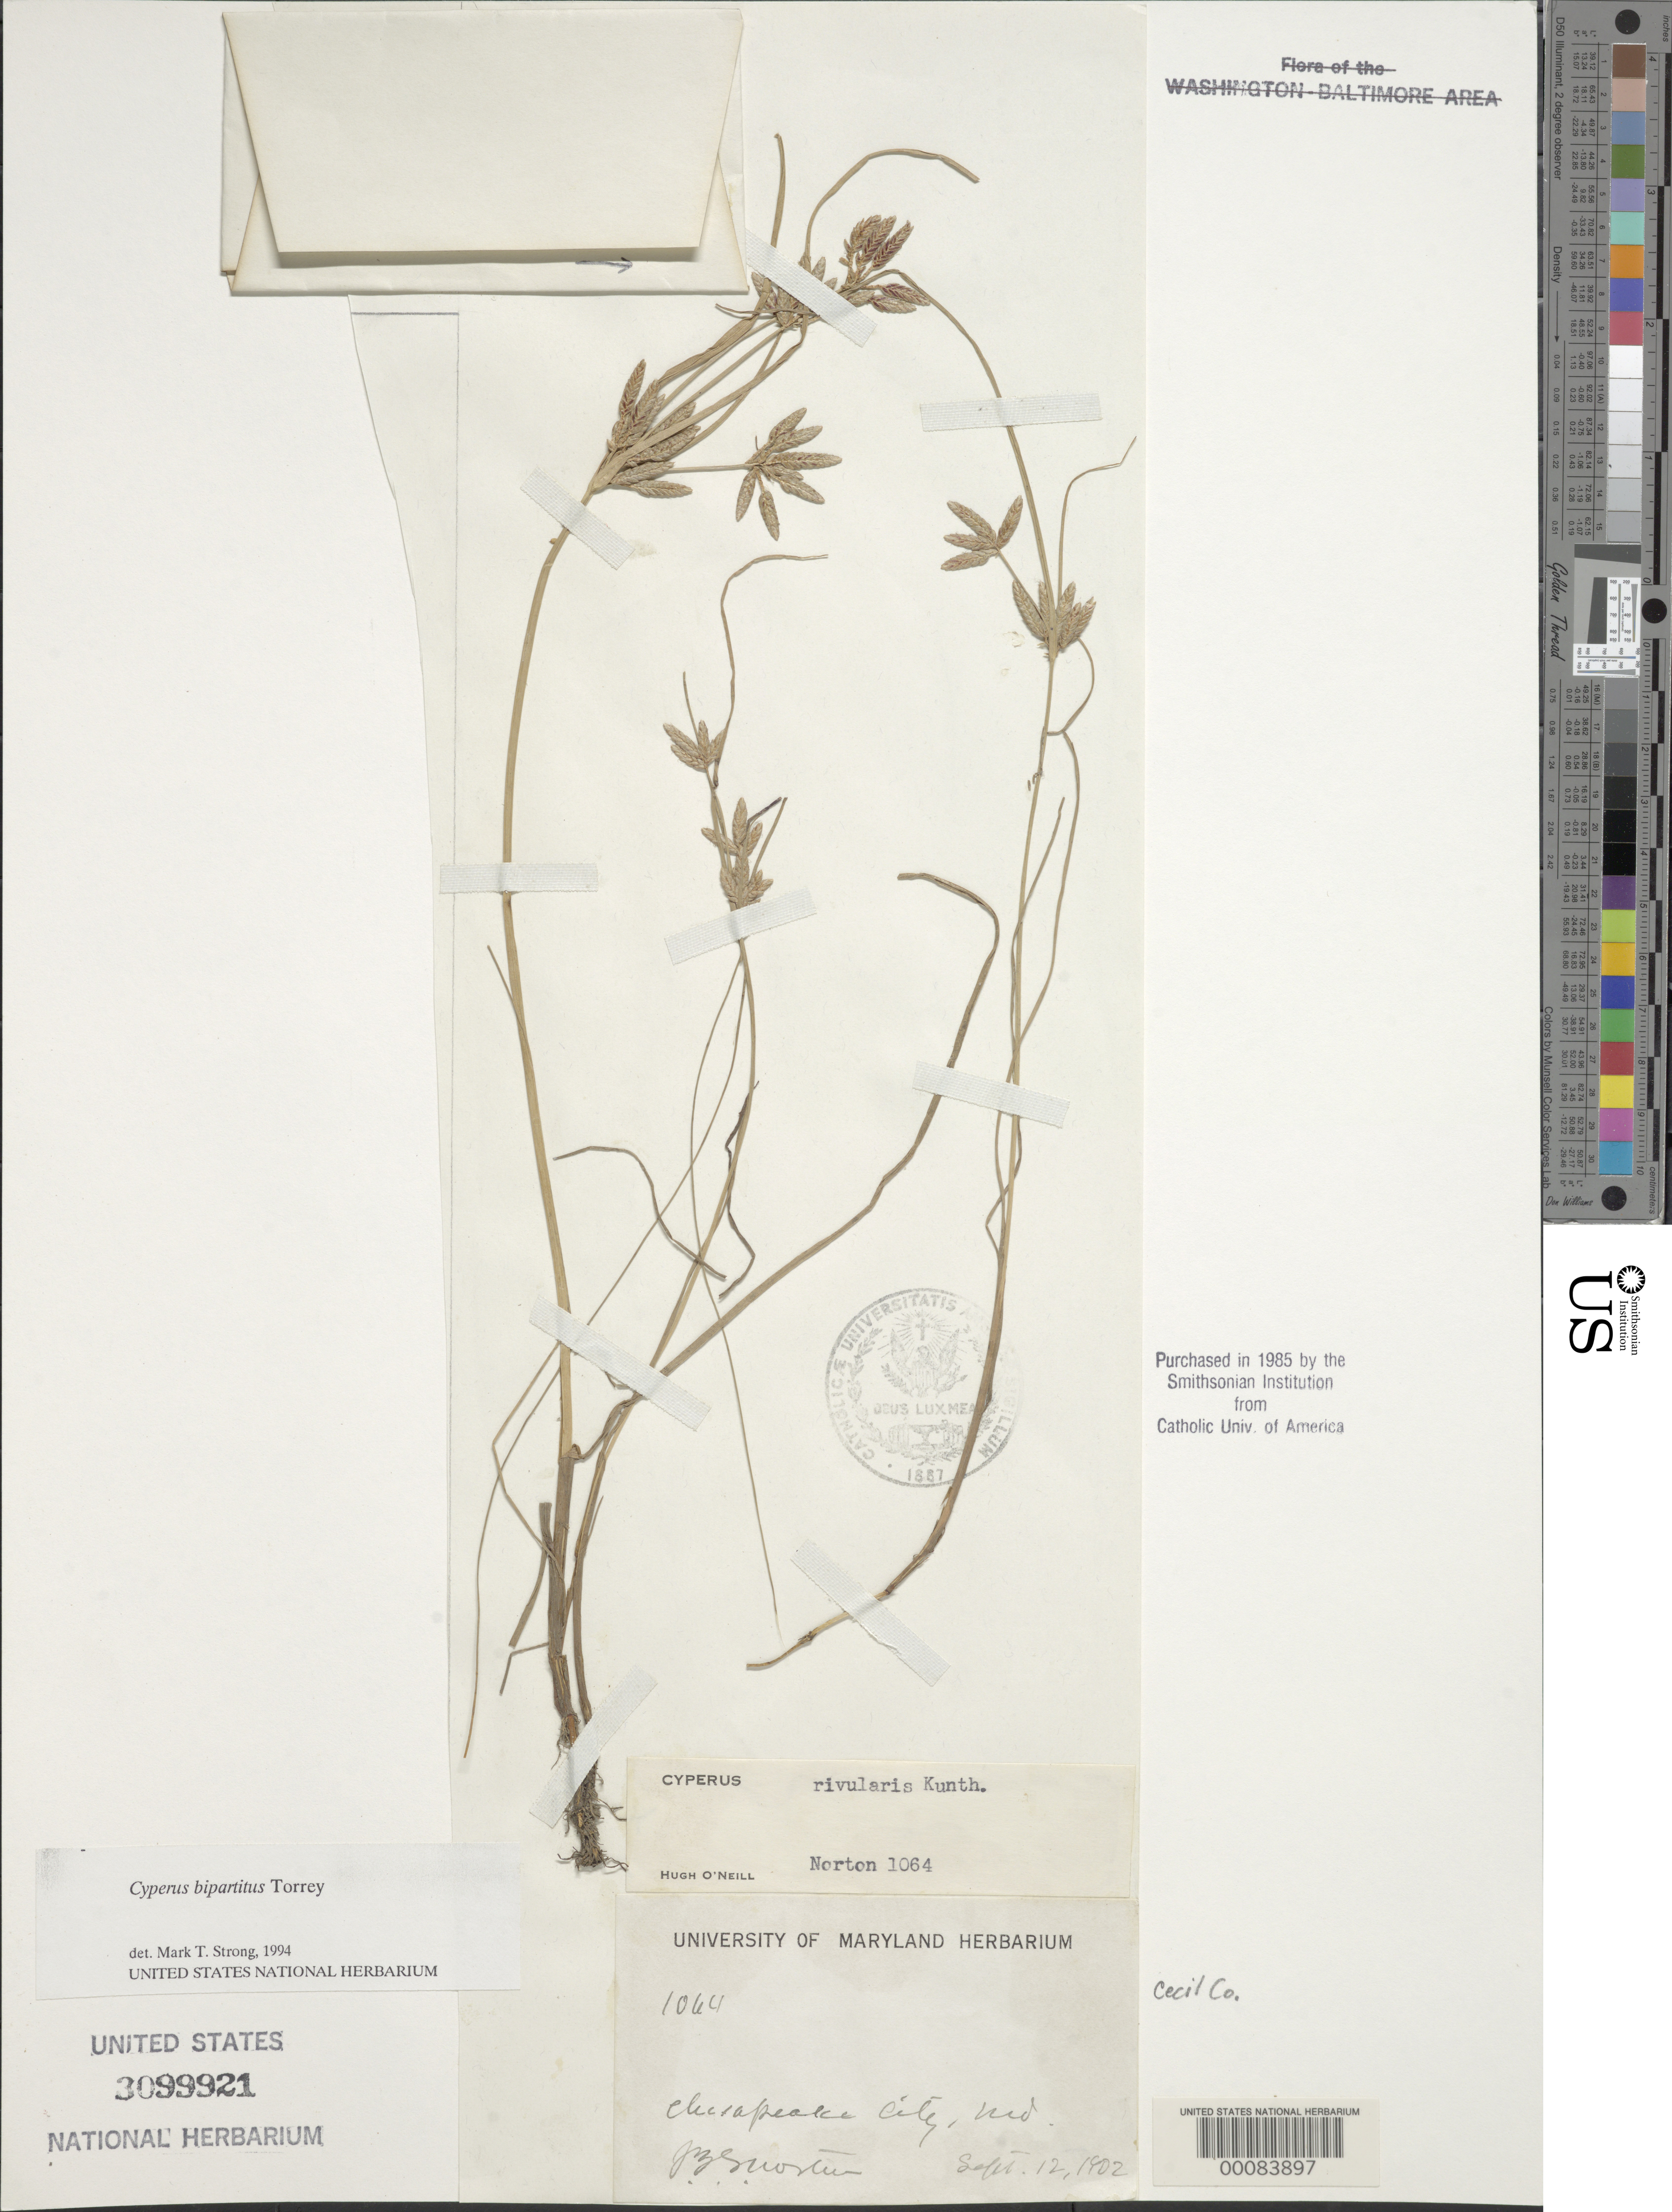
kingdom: Plantae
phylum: Tracheophyta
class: Liliopsida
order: Poales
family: Cyperaceae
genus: Cyperus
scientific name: Cyperus bipartitus Torr.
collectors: J. B. S. Norton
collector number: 1064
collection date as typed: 12 Sep 1902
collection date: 1902-09-12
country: United States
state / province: Maryland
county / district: Cecil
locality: Chesapeake city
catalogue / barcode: US 3099921